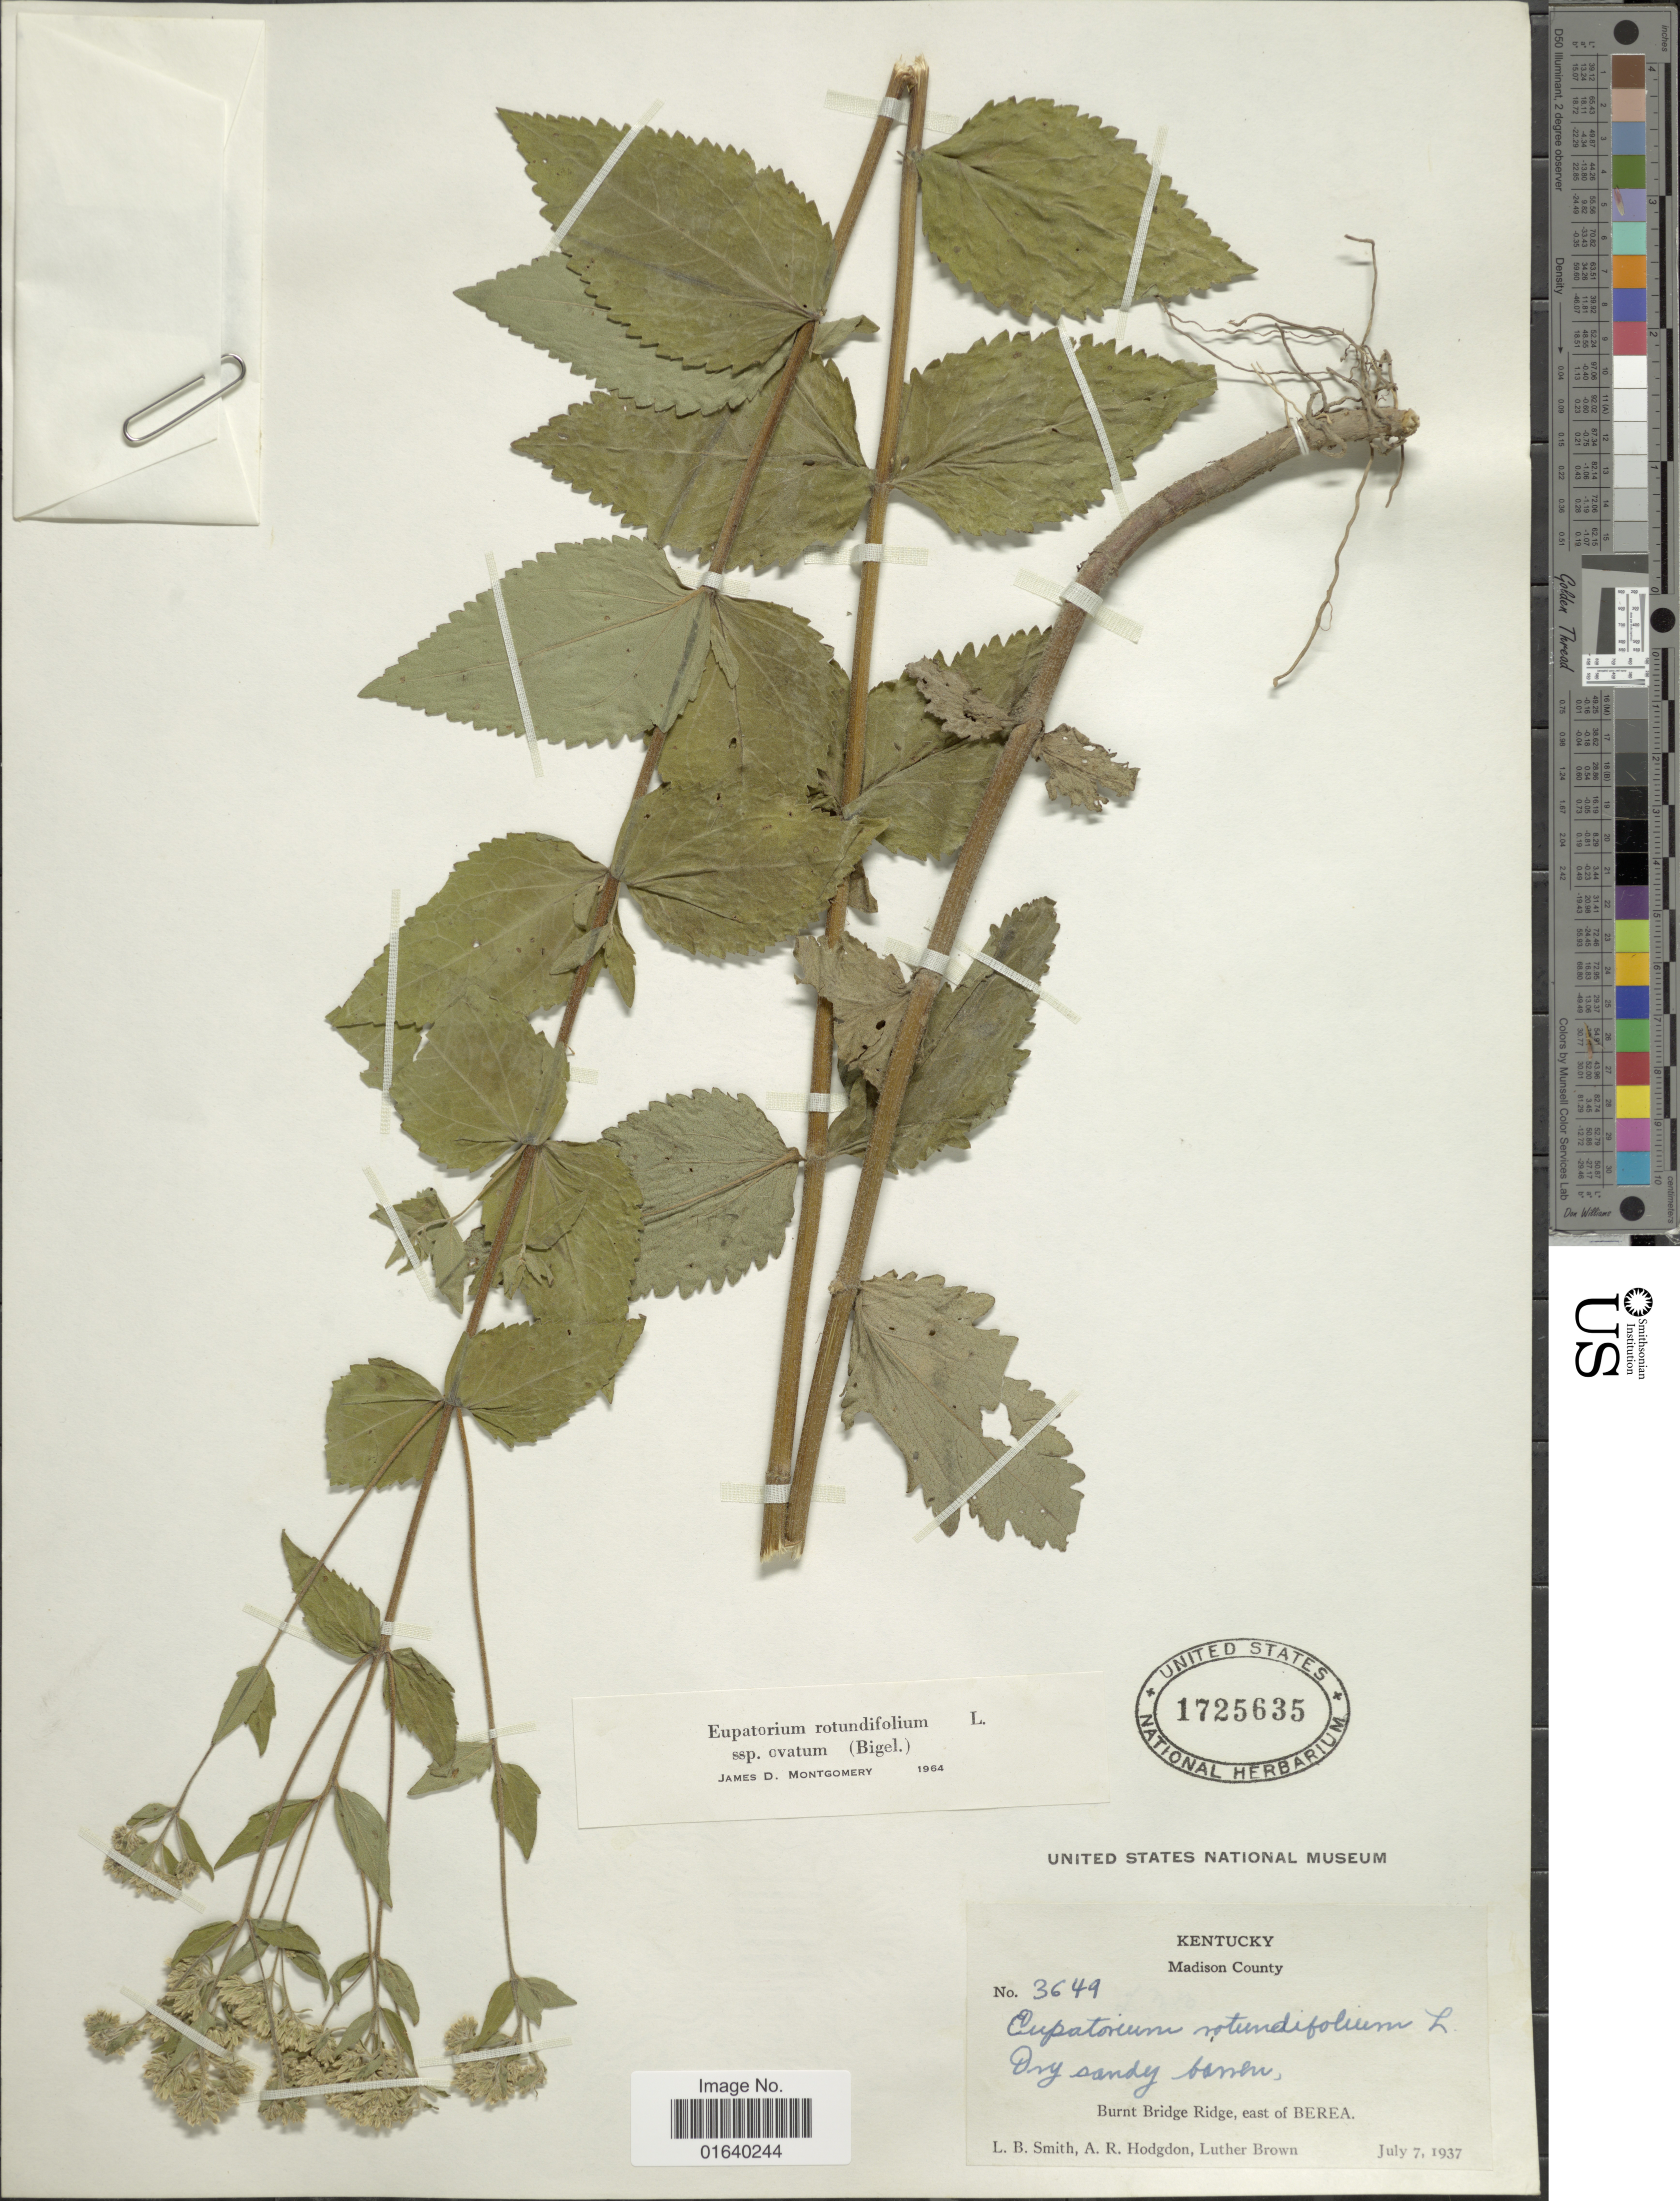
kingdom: Plantae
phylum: Tracheophyta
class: Magnoliopsida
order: Asterales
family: Asteraceae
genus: Eupatorium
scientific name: Eupatorium rotundifolium var. ovatum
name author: (Bigelow) J.D. Montgom. & Fairbrothers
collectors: L. Smith, A. R. Hodgdon & L. Brown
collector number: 3649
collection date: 1937-07-07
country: United States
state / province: Kentucky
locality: Madison County, Burnt Bridge Ridge, east of Berea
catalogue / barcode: US 1725635